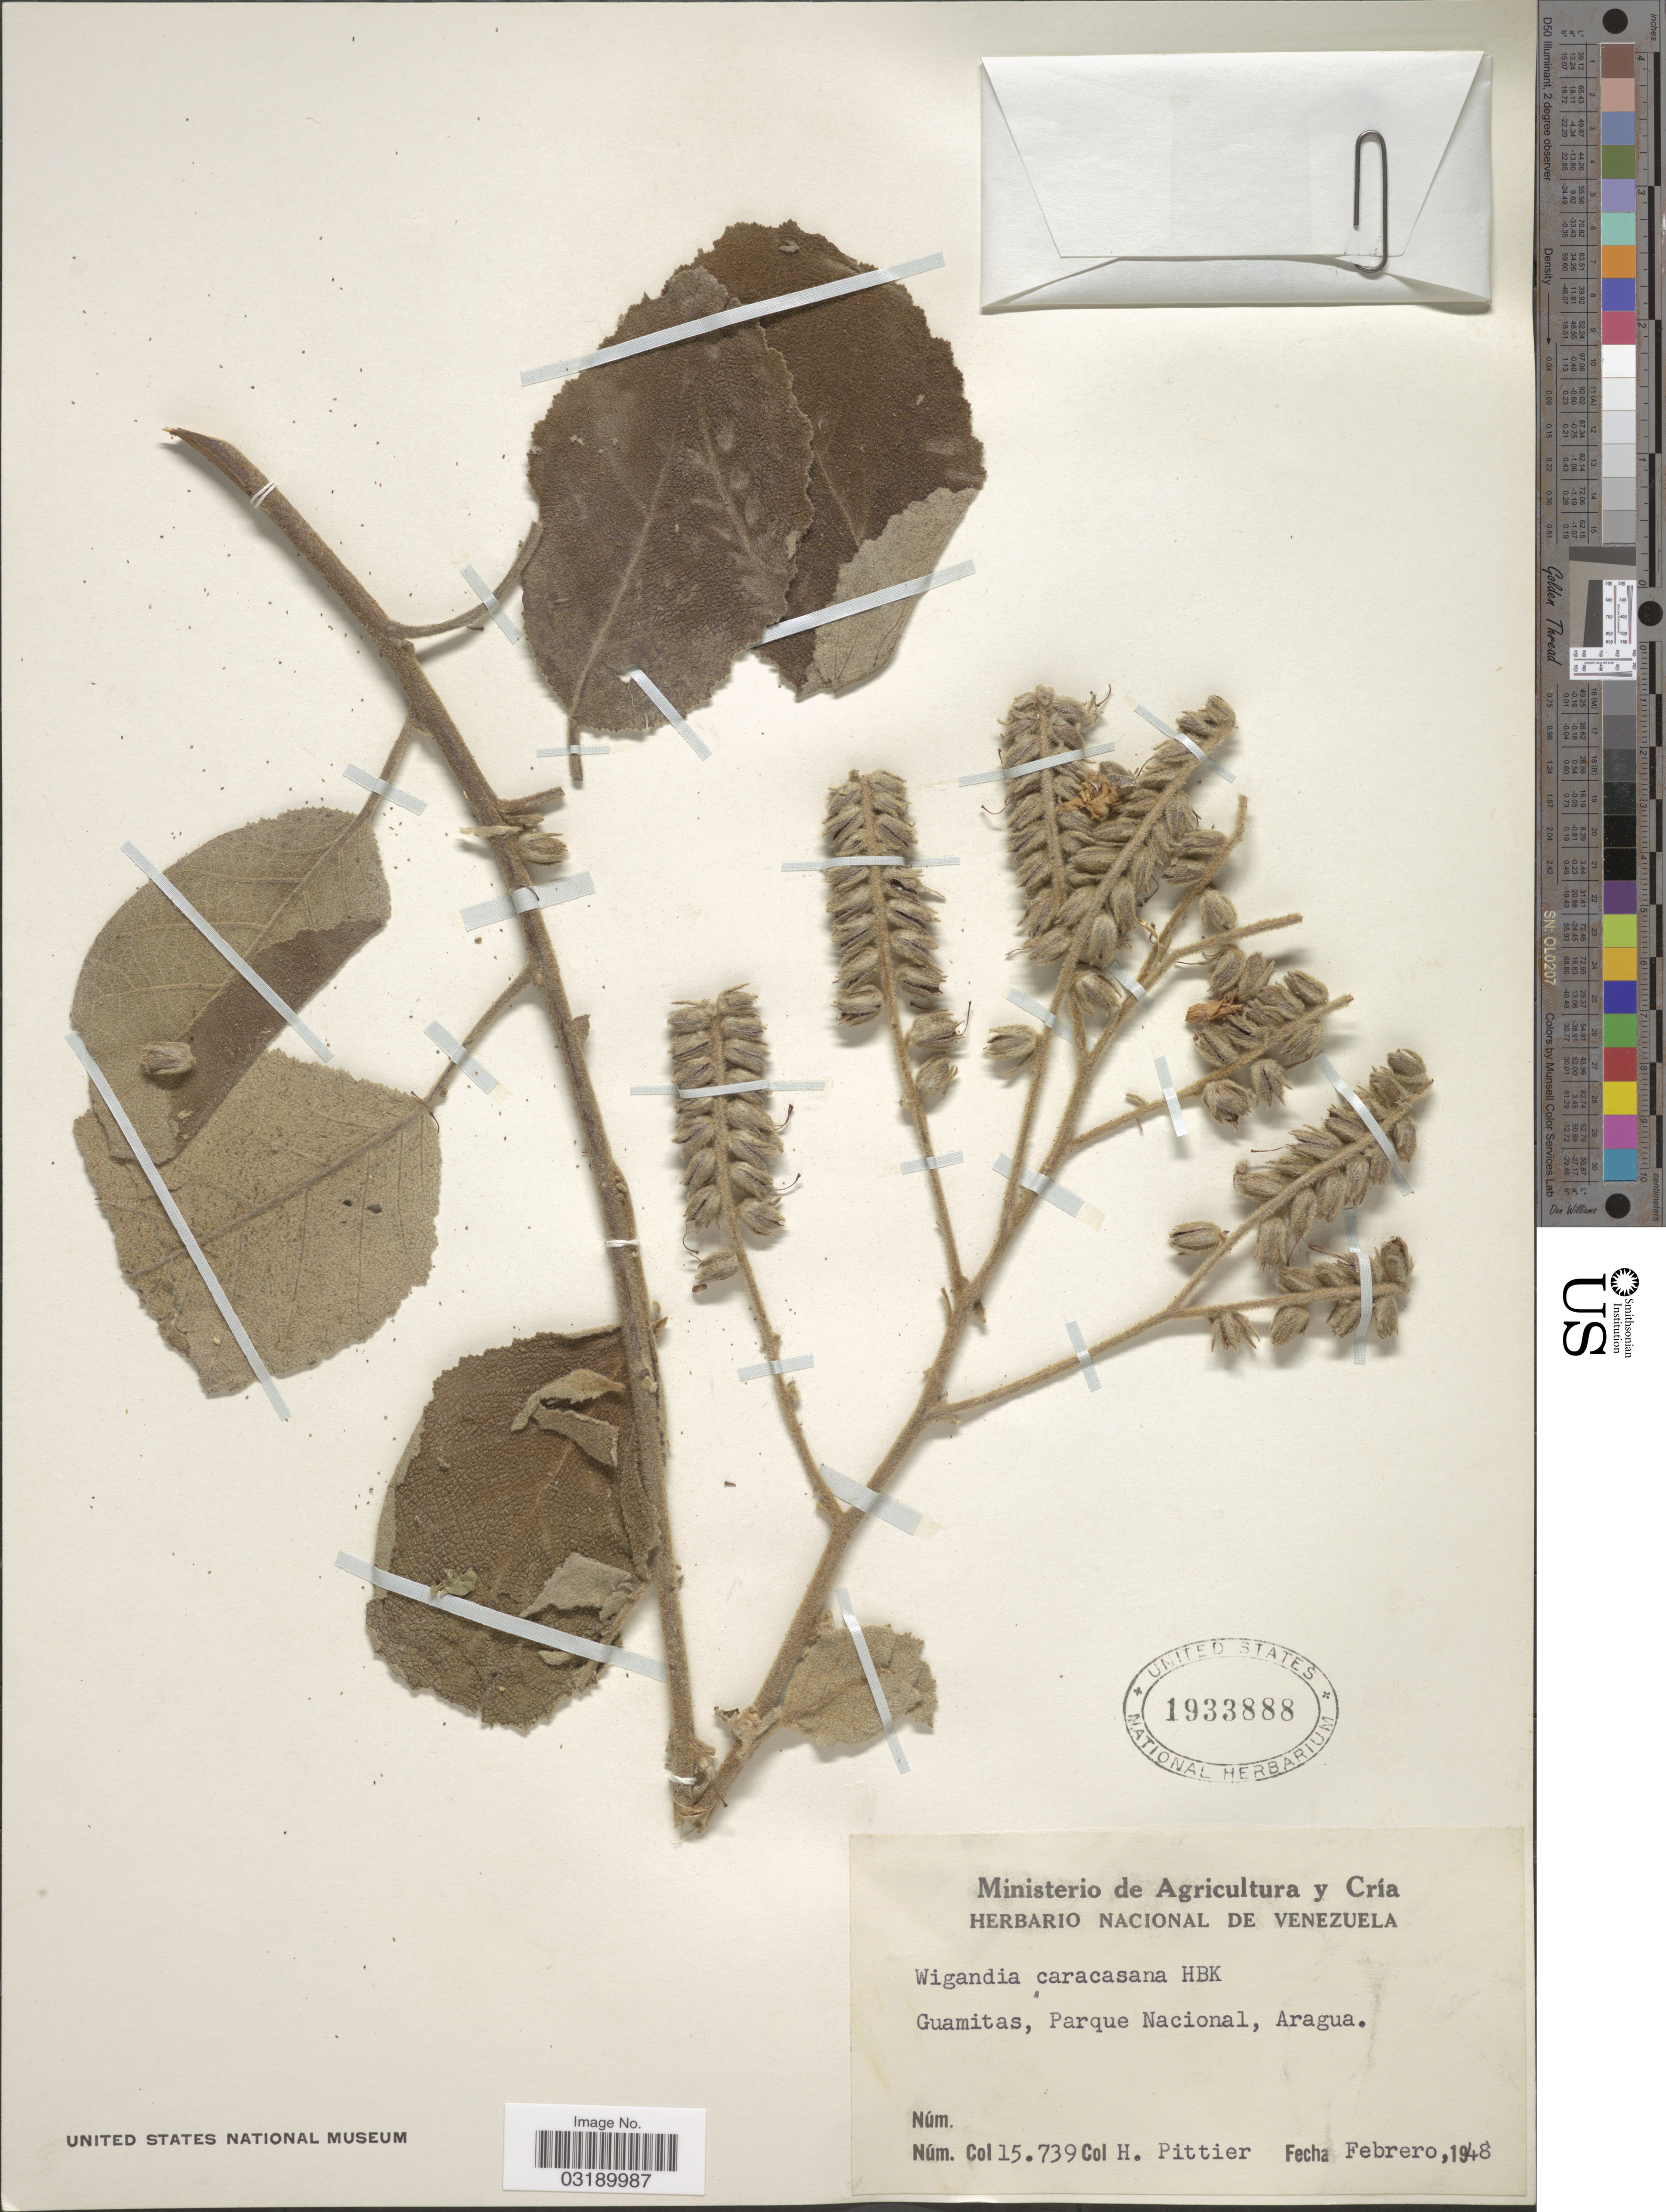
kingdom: Plantae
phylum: Tracheophyta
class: Magnoliopsida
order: Boraginales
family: Namaceae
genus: Wigandia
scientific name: Wigandia caracasana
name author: Kunth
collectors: H. F. Pittier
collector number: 15.739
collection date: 1948-02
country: Venezuela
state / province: Aragua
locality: Guamitas, Parque Nacional.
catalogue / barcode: US 1933888